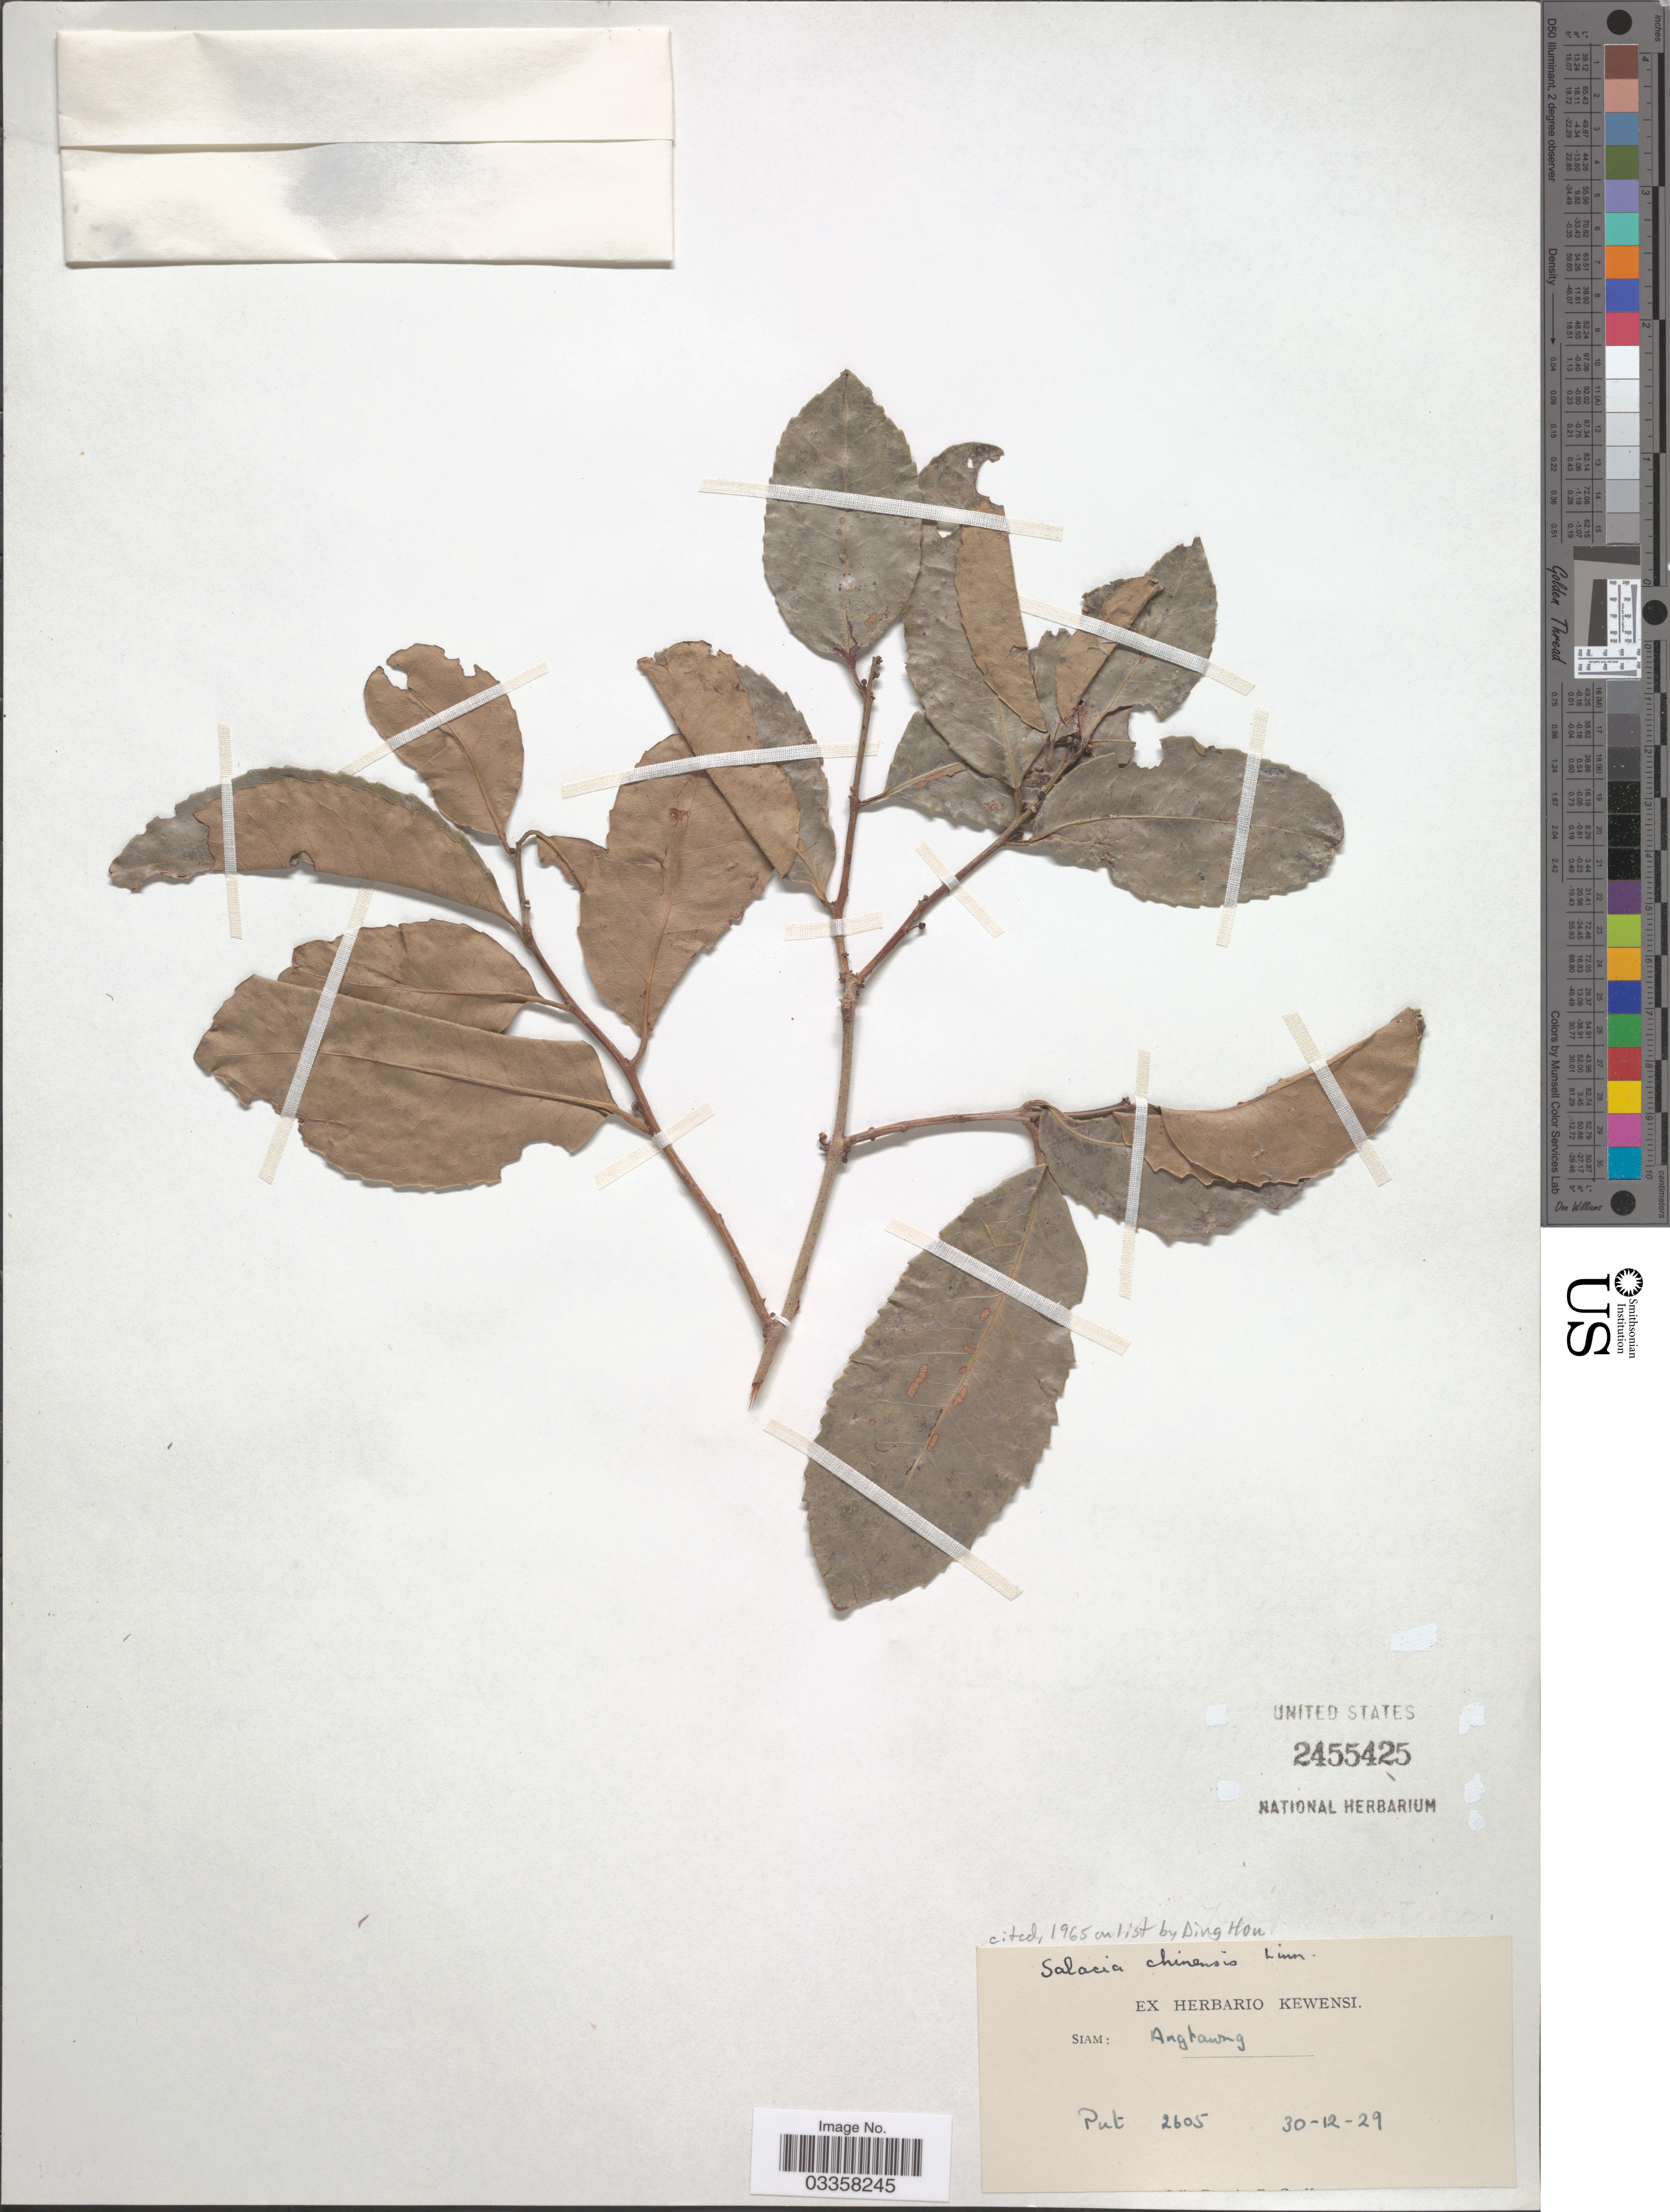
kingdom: Plantae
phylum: Tracheophyta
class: Magnoliopsida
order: Celastrales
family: Celastraceae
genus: Salacia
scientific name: Salacia chinensis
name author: L.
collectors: -. Put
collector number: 2605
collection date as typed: Transcribed d/m/y: 30/12/29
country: Thailand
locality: Siam: Angtawng.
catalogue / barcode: US 2455425